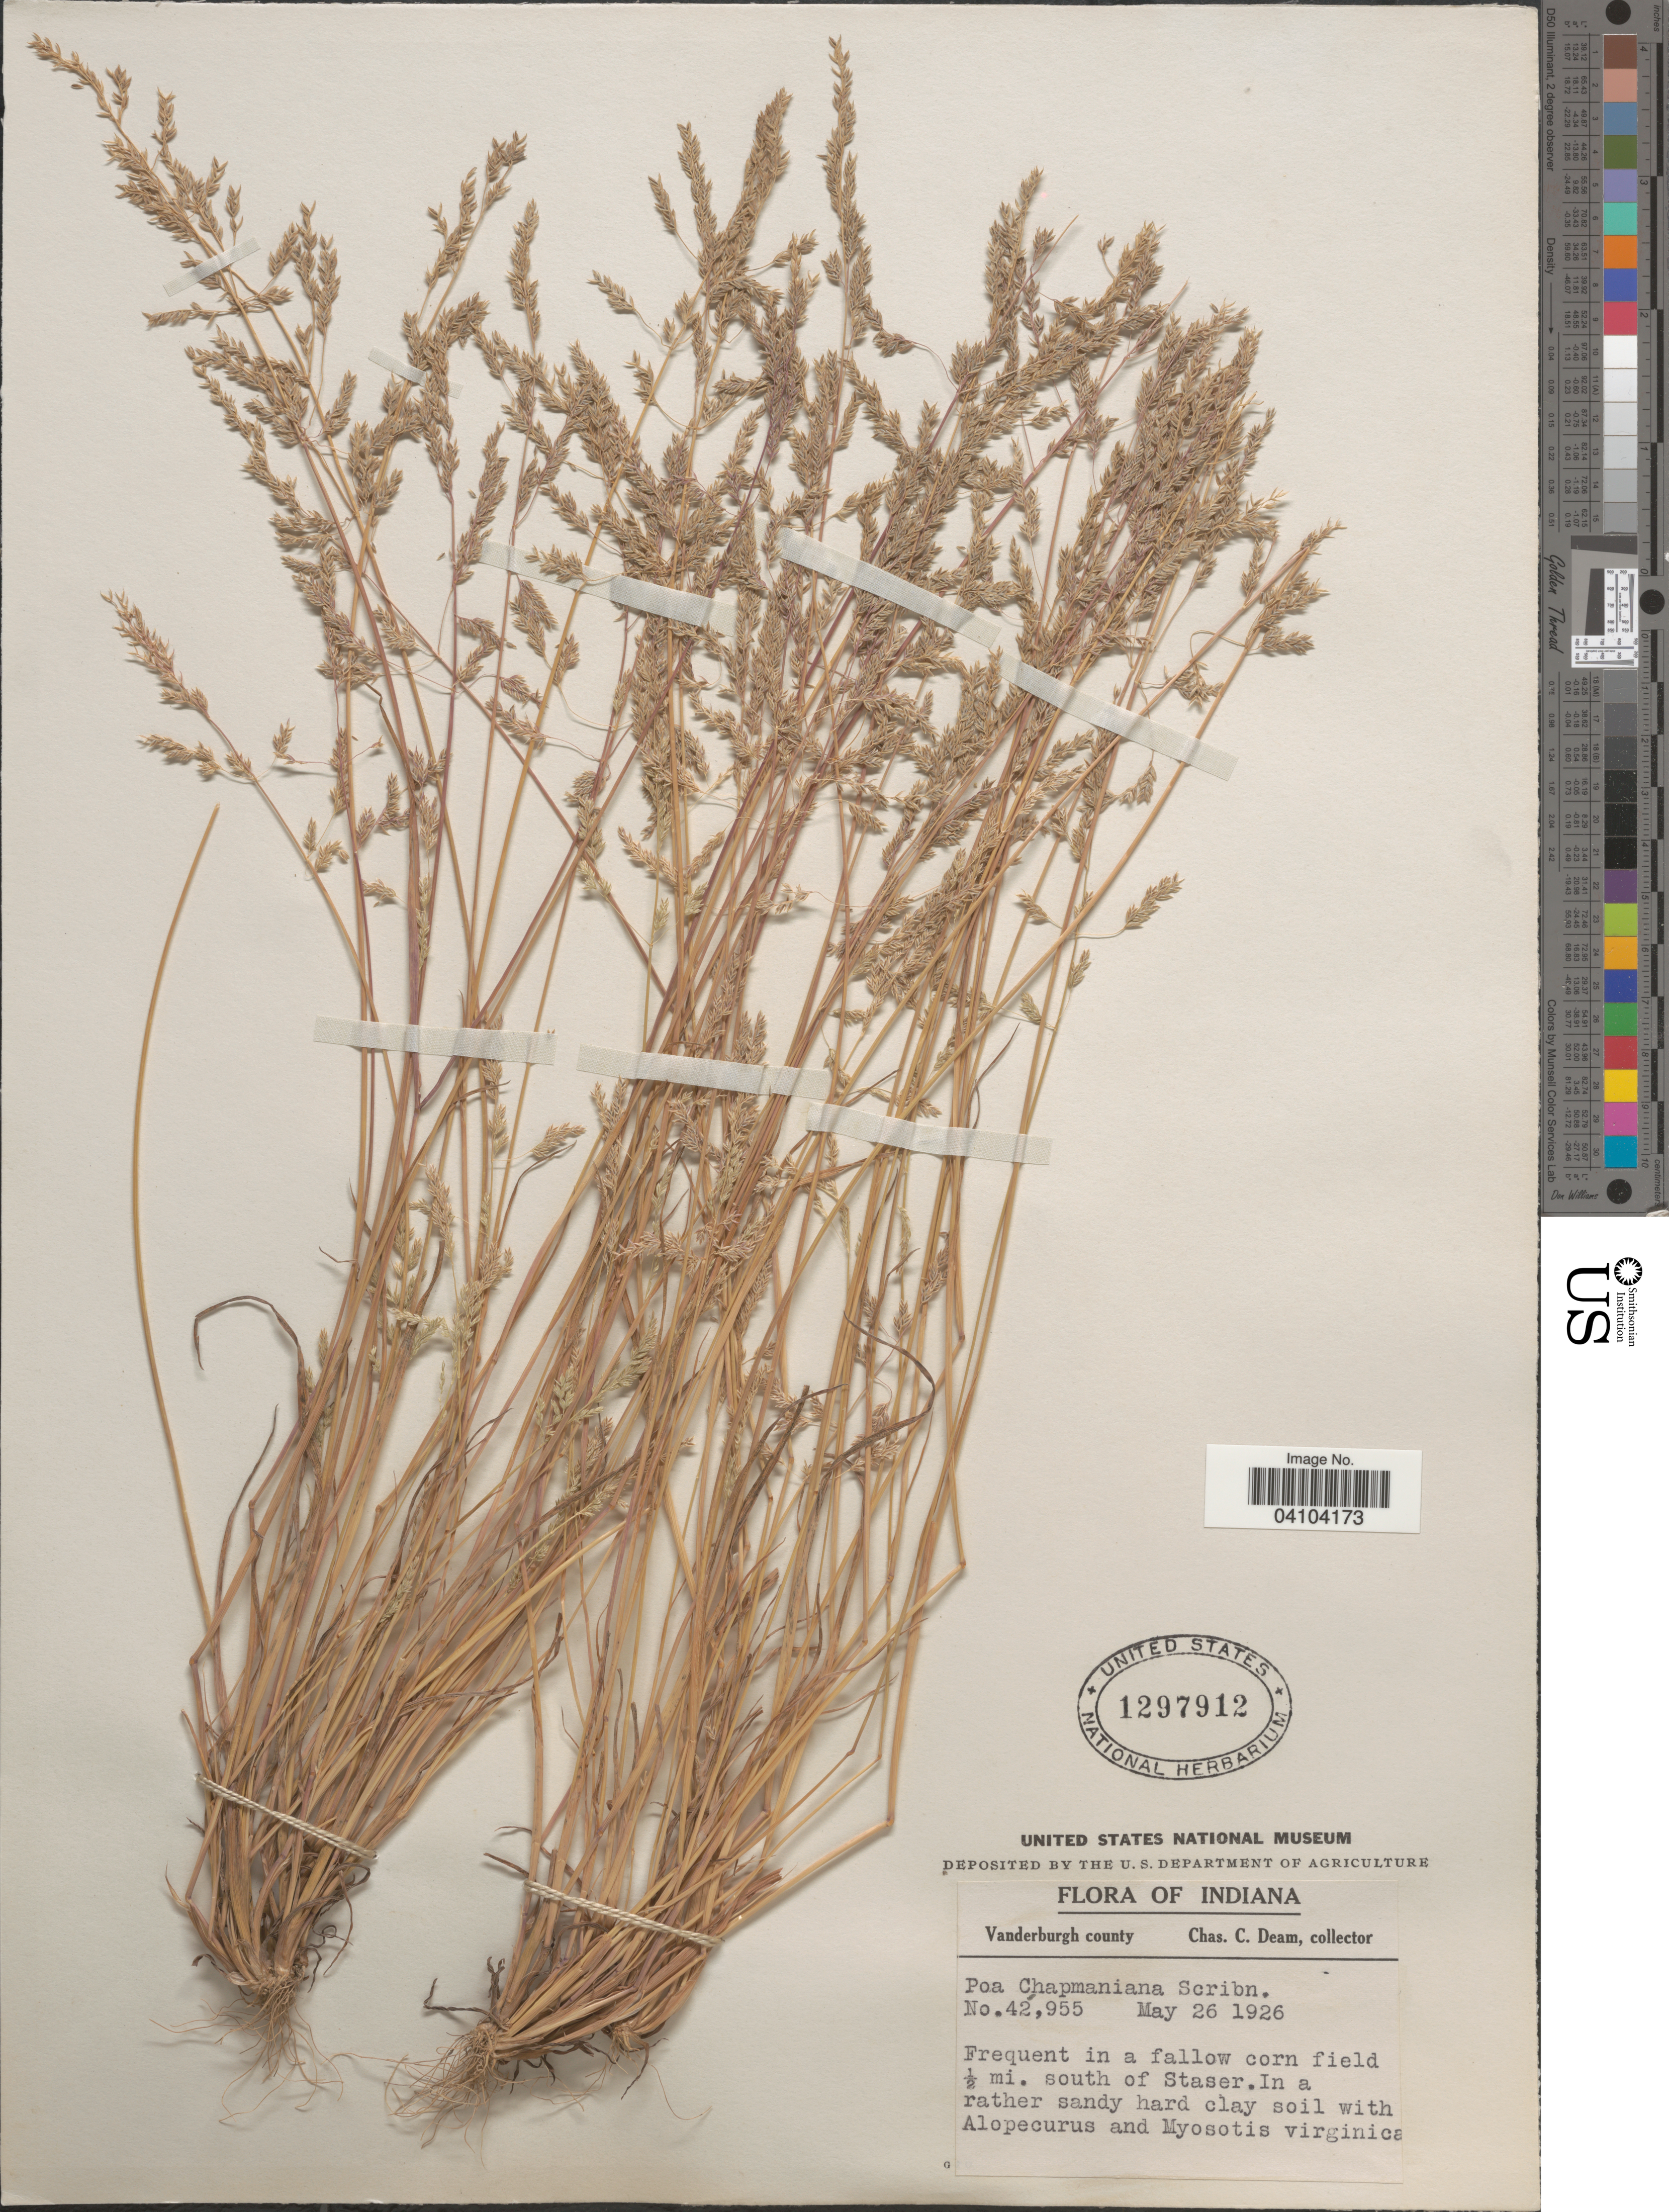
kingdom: Plantae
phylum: Tracheophyta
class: Liliopsida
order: Poales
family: Poaceae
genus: Poa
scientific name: Poa chapmaniana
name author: Scribn.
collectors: C. C. Deam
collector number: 42955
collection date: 1926-05-26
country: United States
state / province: Indiana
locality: Vanderburgh county. Frequent in a fallow corn field ½ mi. south of Staser.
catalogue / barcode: US 1297912